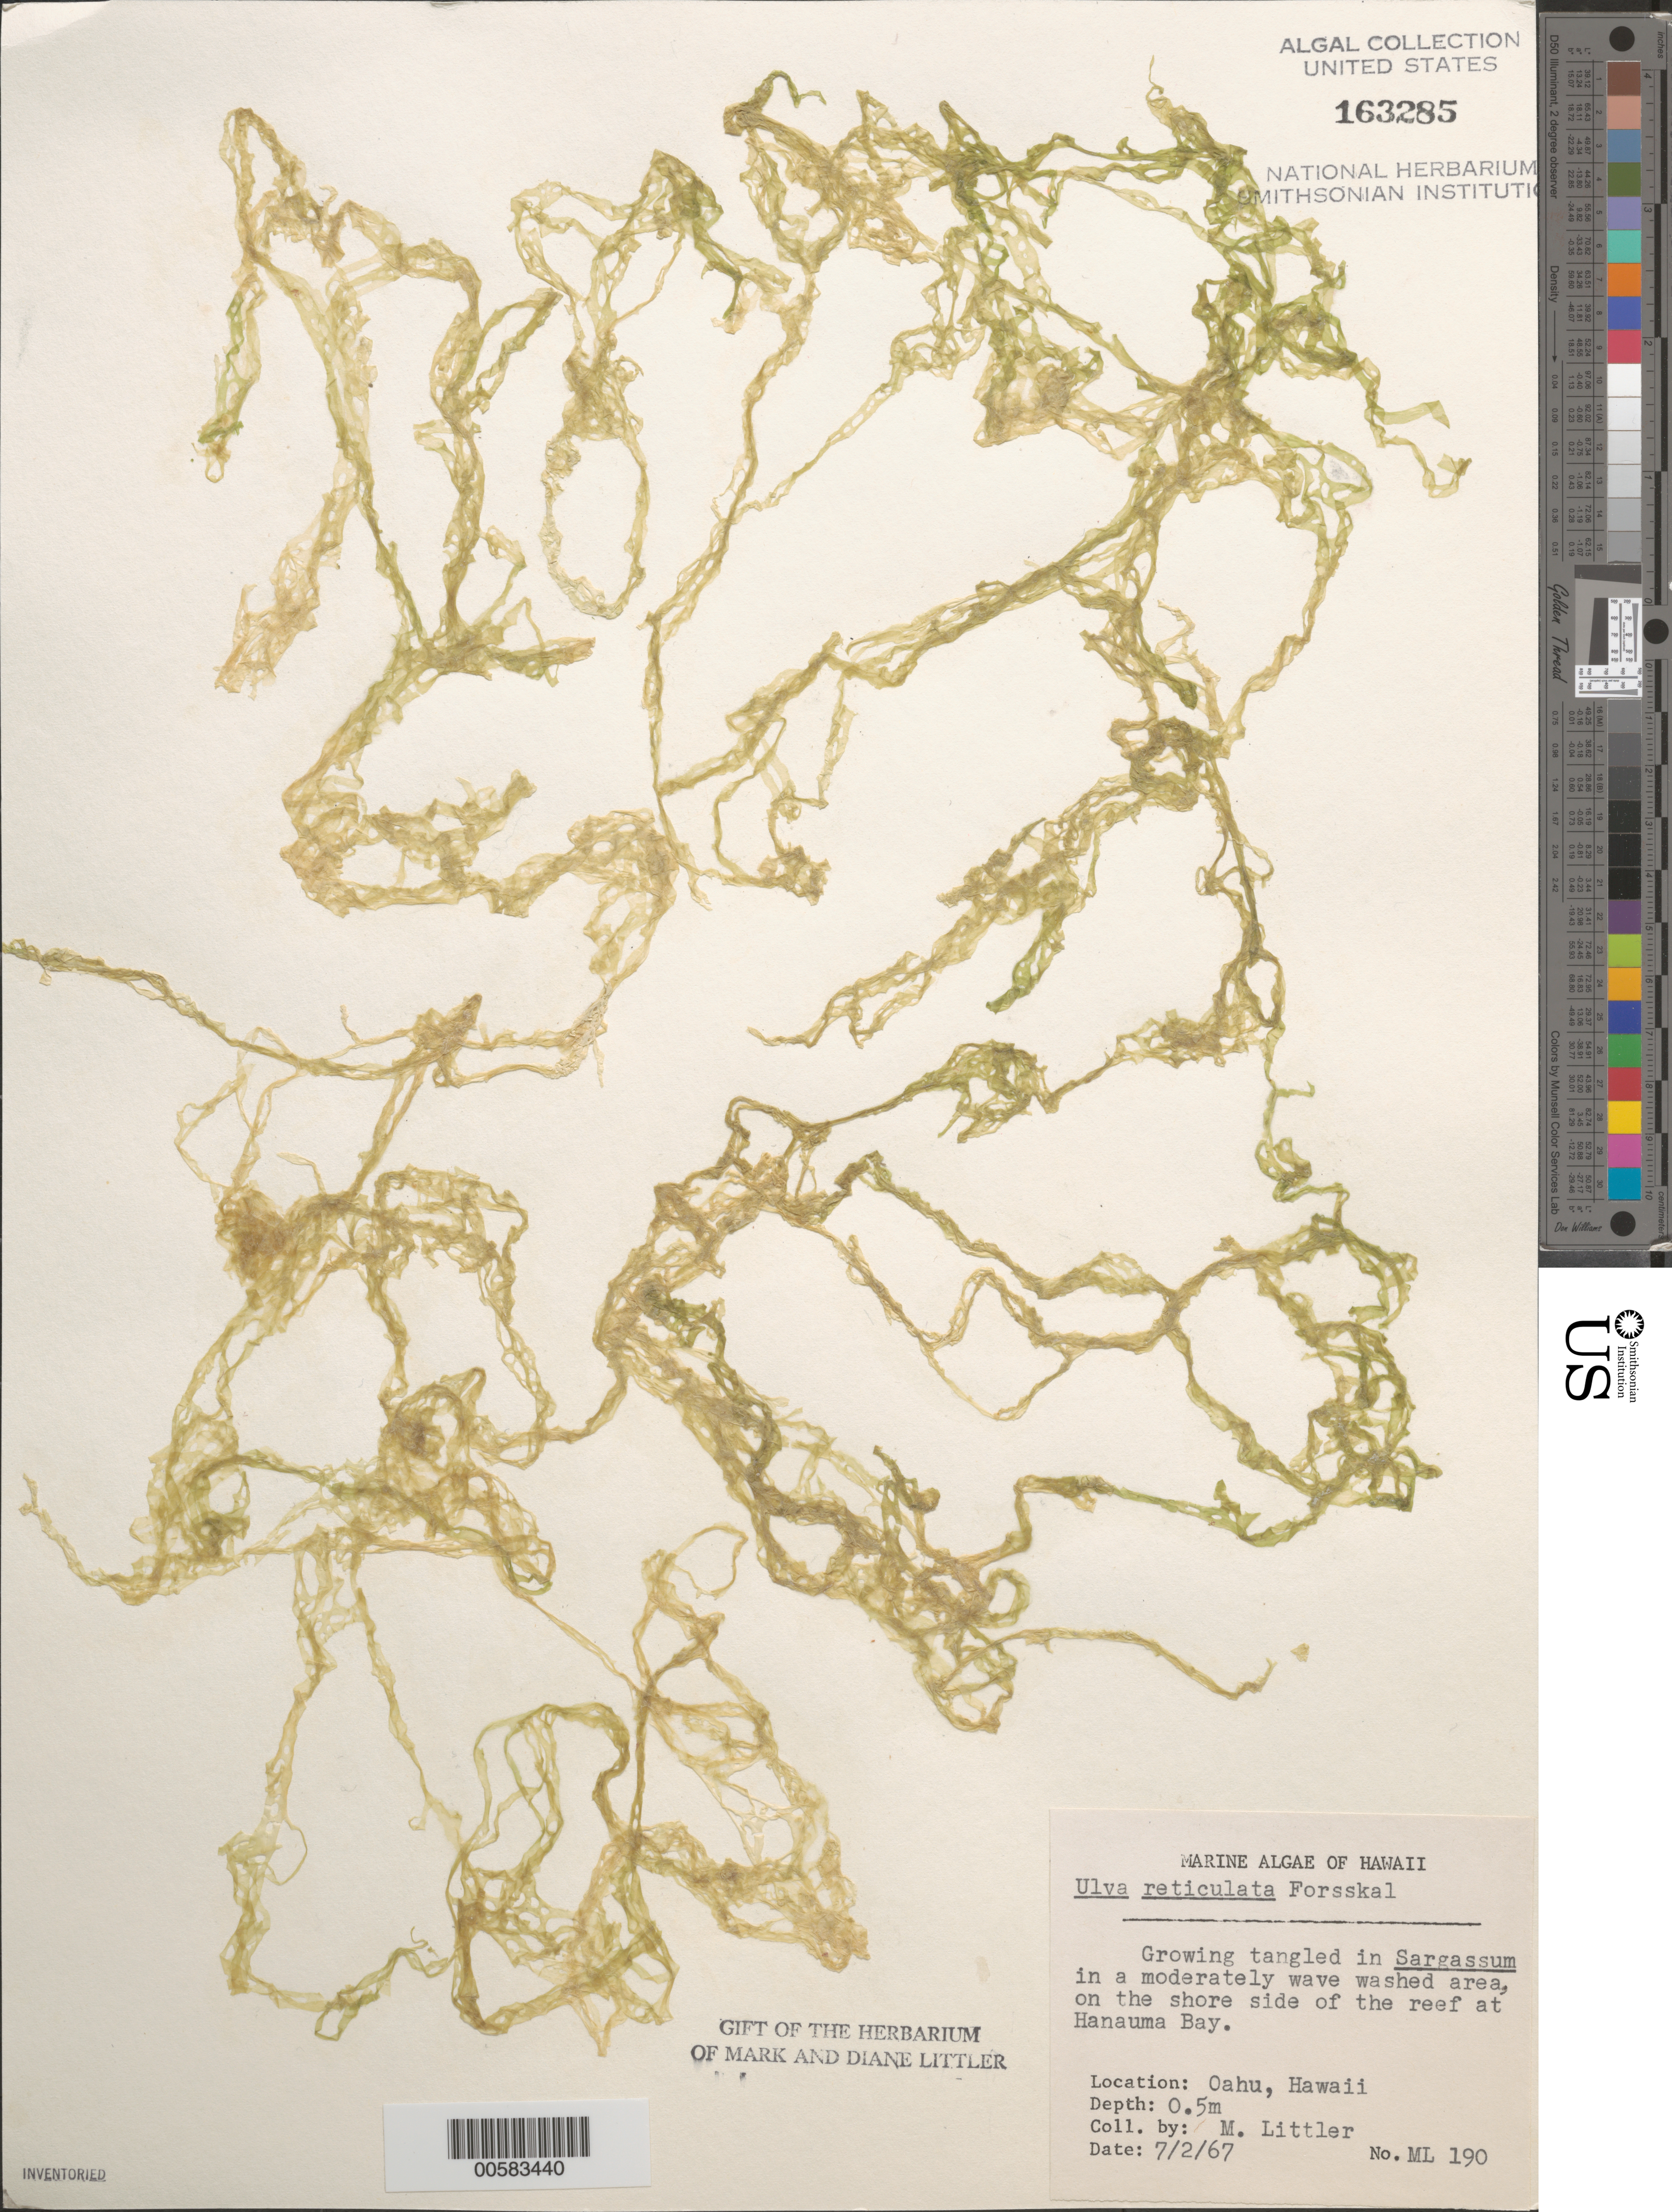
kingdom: Plantae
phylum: Chlorophyta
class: Ulvophyceae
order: Ulvales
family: Ulvaceae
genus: Ulva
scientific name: Ulva reticulata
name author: Forssk.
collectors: M. M. Littler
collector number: ML 190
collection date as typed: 02 Jul 1967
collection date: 1967-07-02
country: United States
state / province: Hawaii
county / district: Honolulu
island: Oahu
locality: Hanauma Bay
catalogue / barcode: US 163285